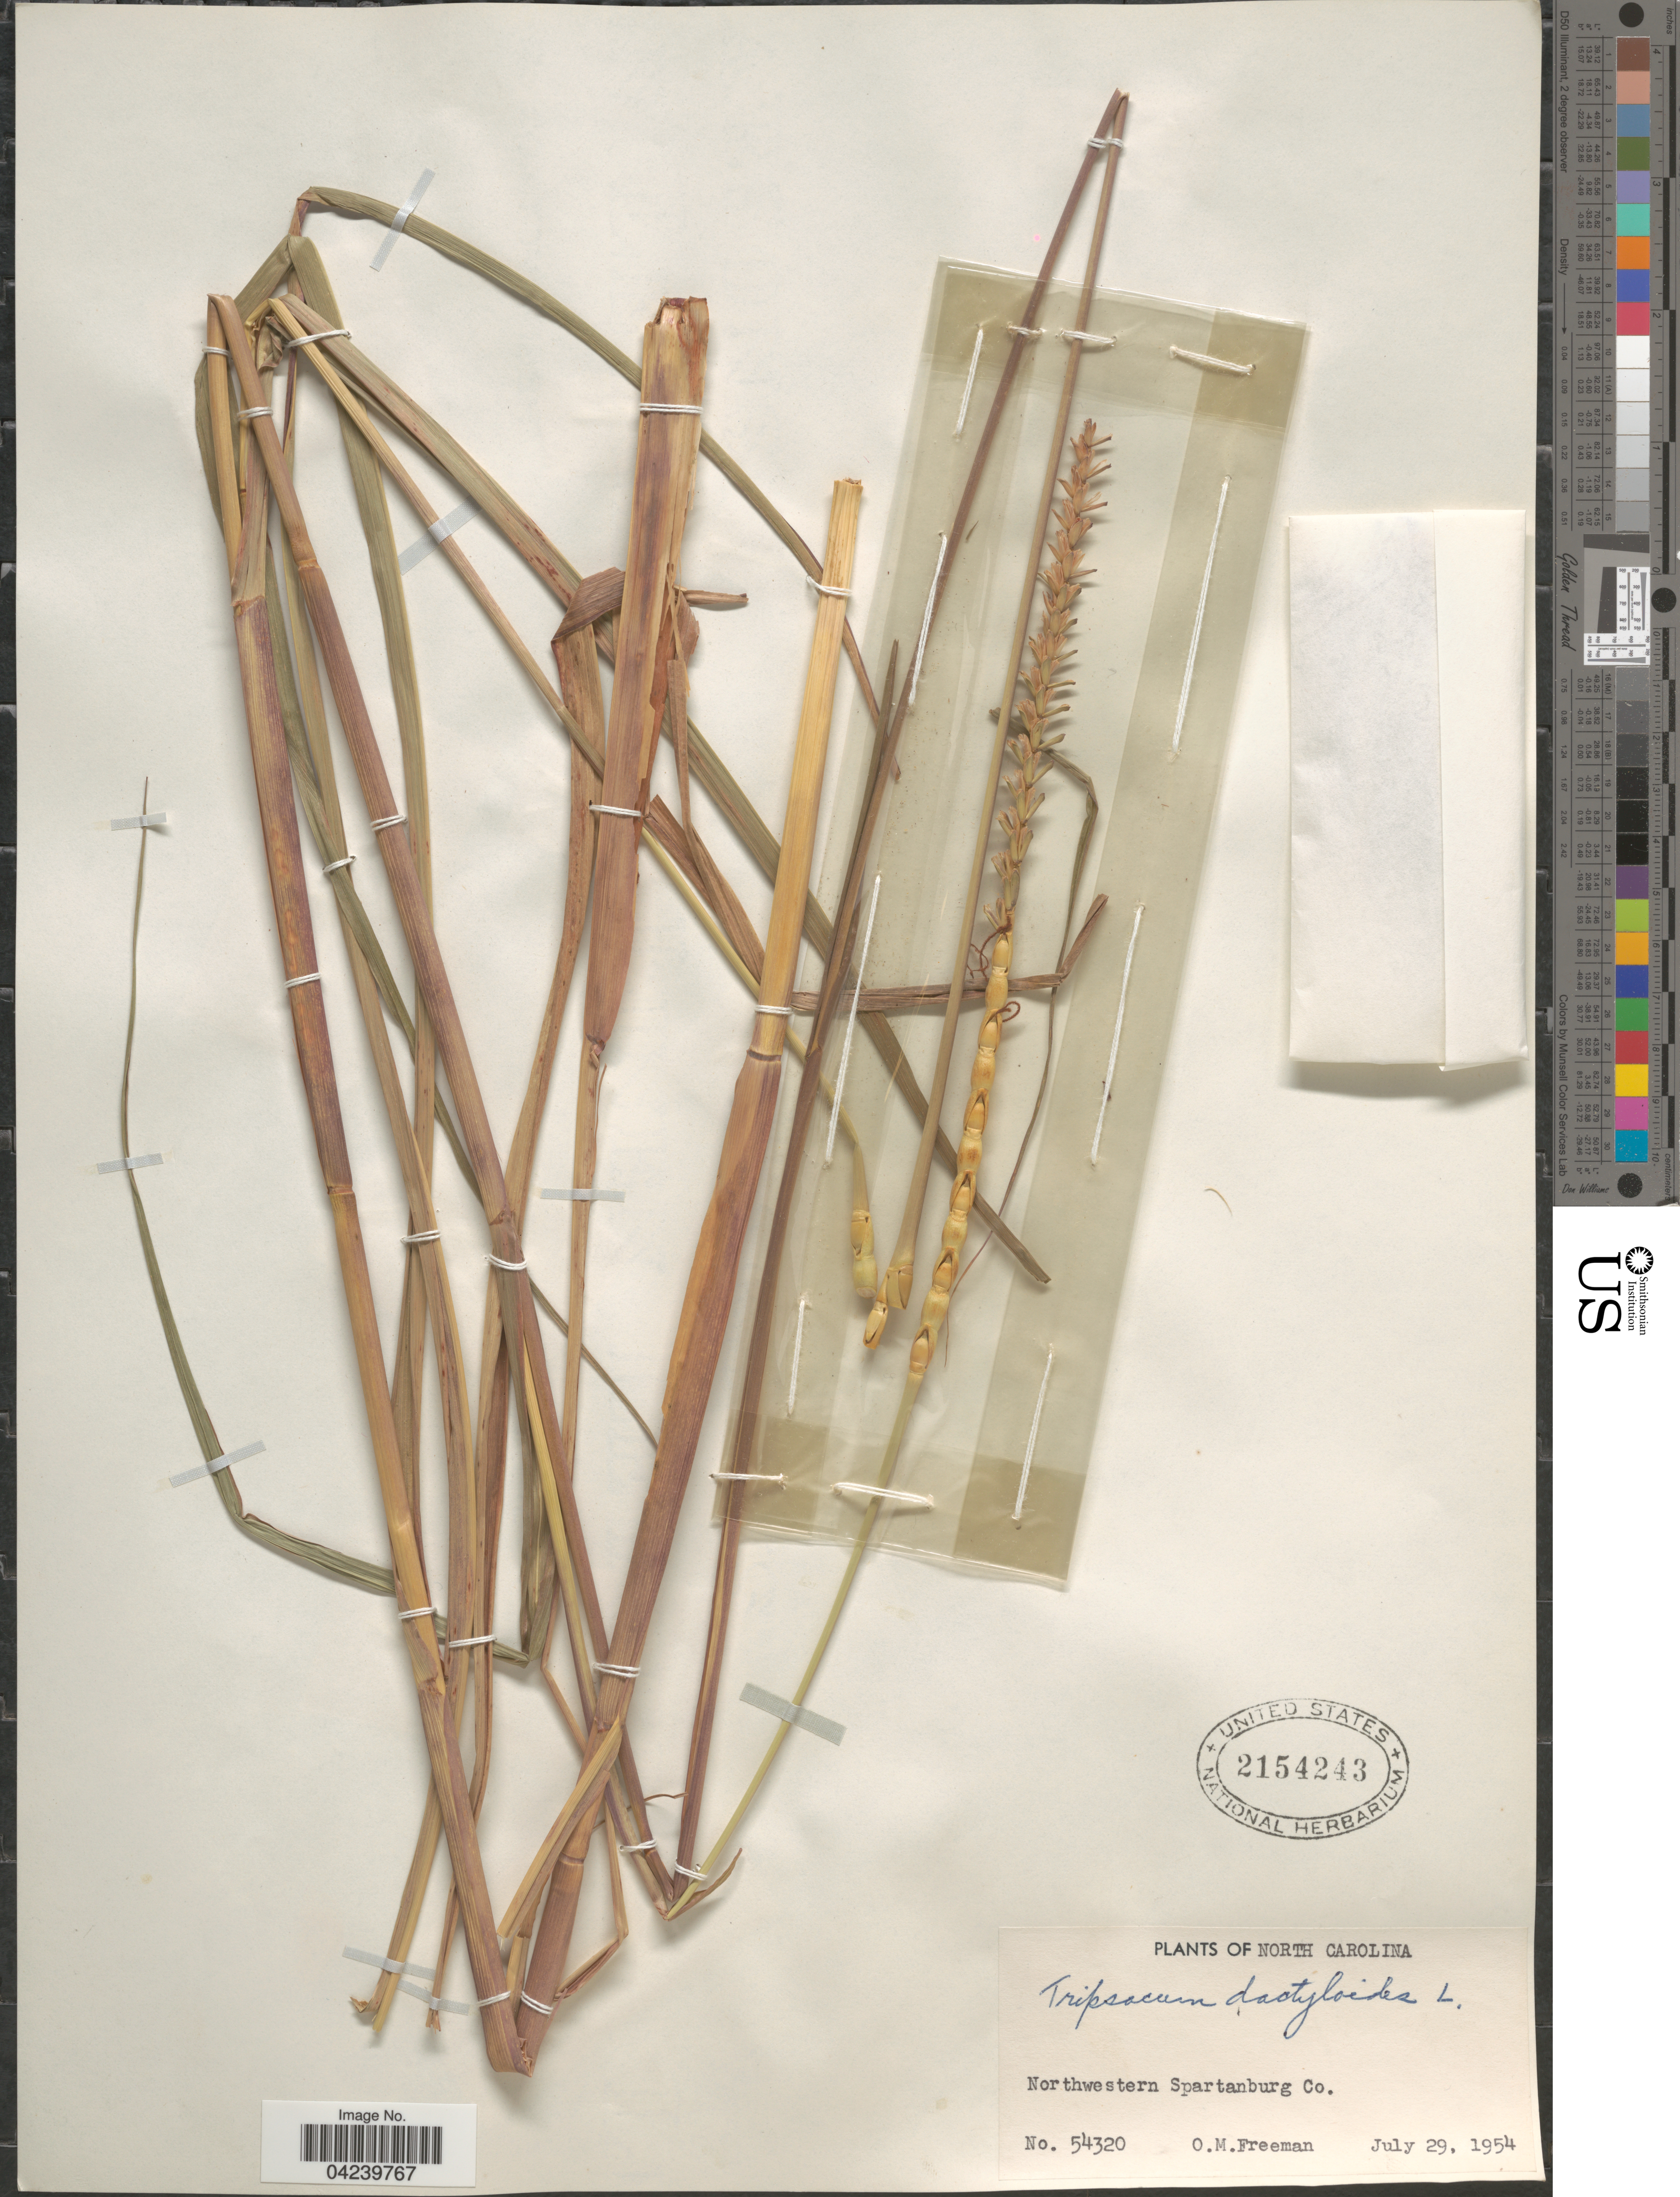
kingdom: Plantae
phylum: Tracheophyta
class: Liliopsida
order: Poales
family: Poaceae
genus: Tripsacum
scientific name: Tripsacum dactyloides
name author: (L.) L.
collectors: O. Freeman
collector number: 54300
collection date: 1954-07-29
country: United States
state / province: North Carolina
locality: Northwestern Spartanburg Co.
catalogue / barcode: US 2154243